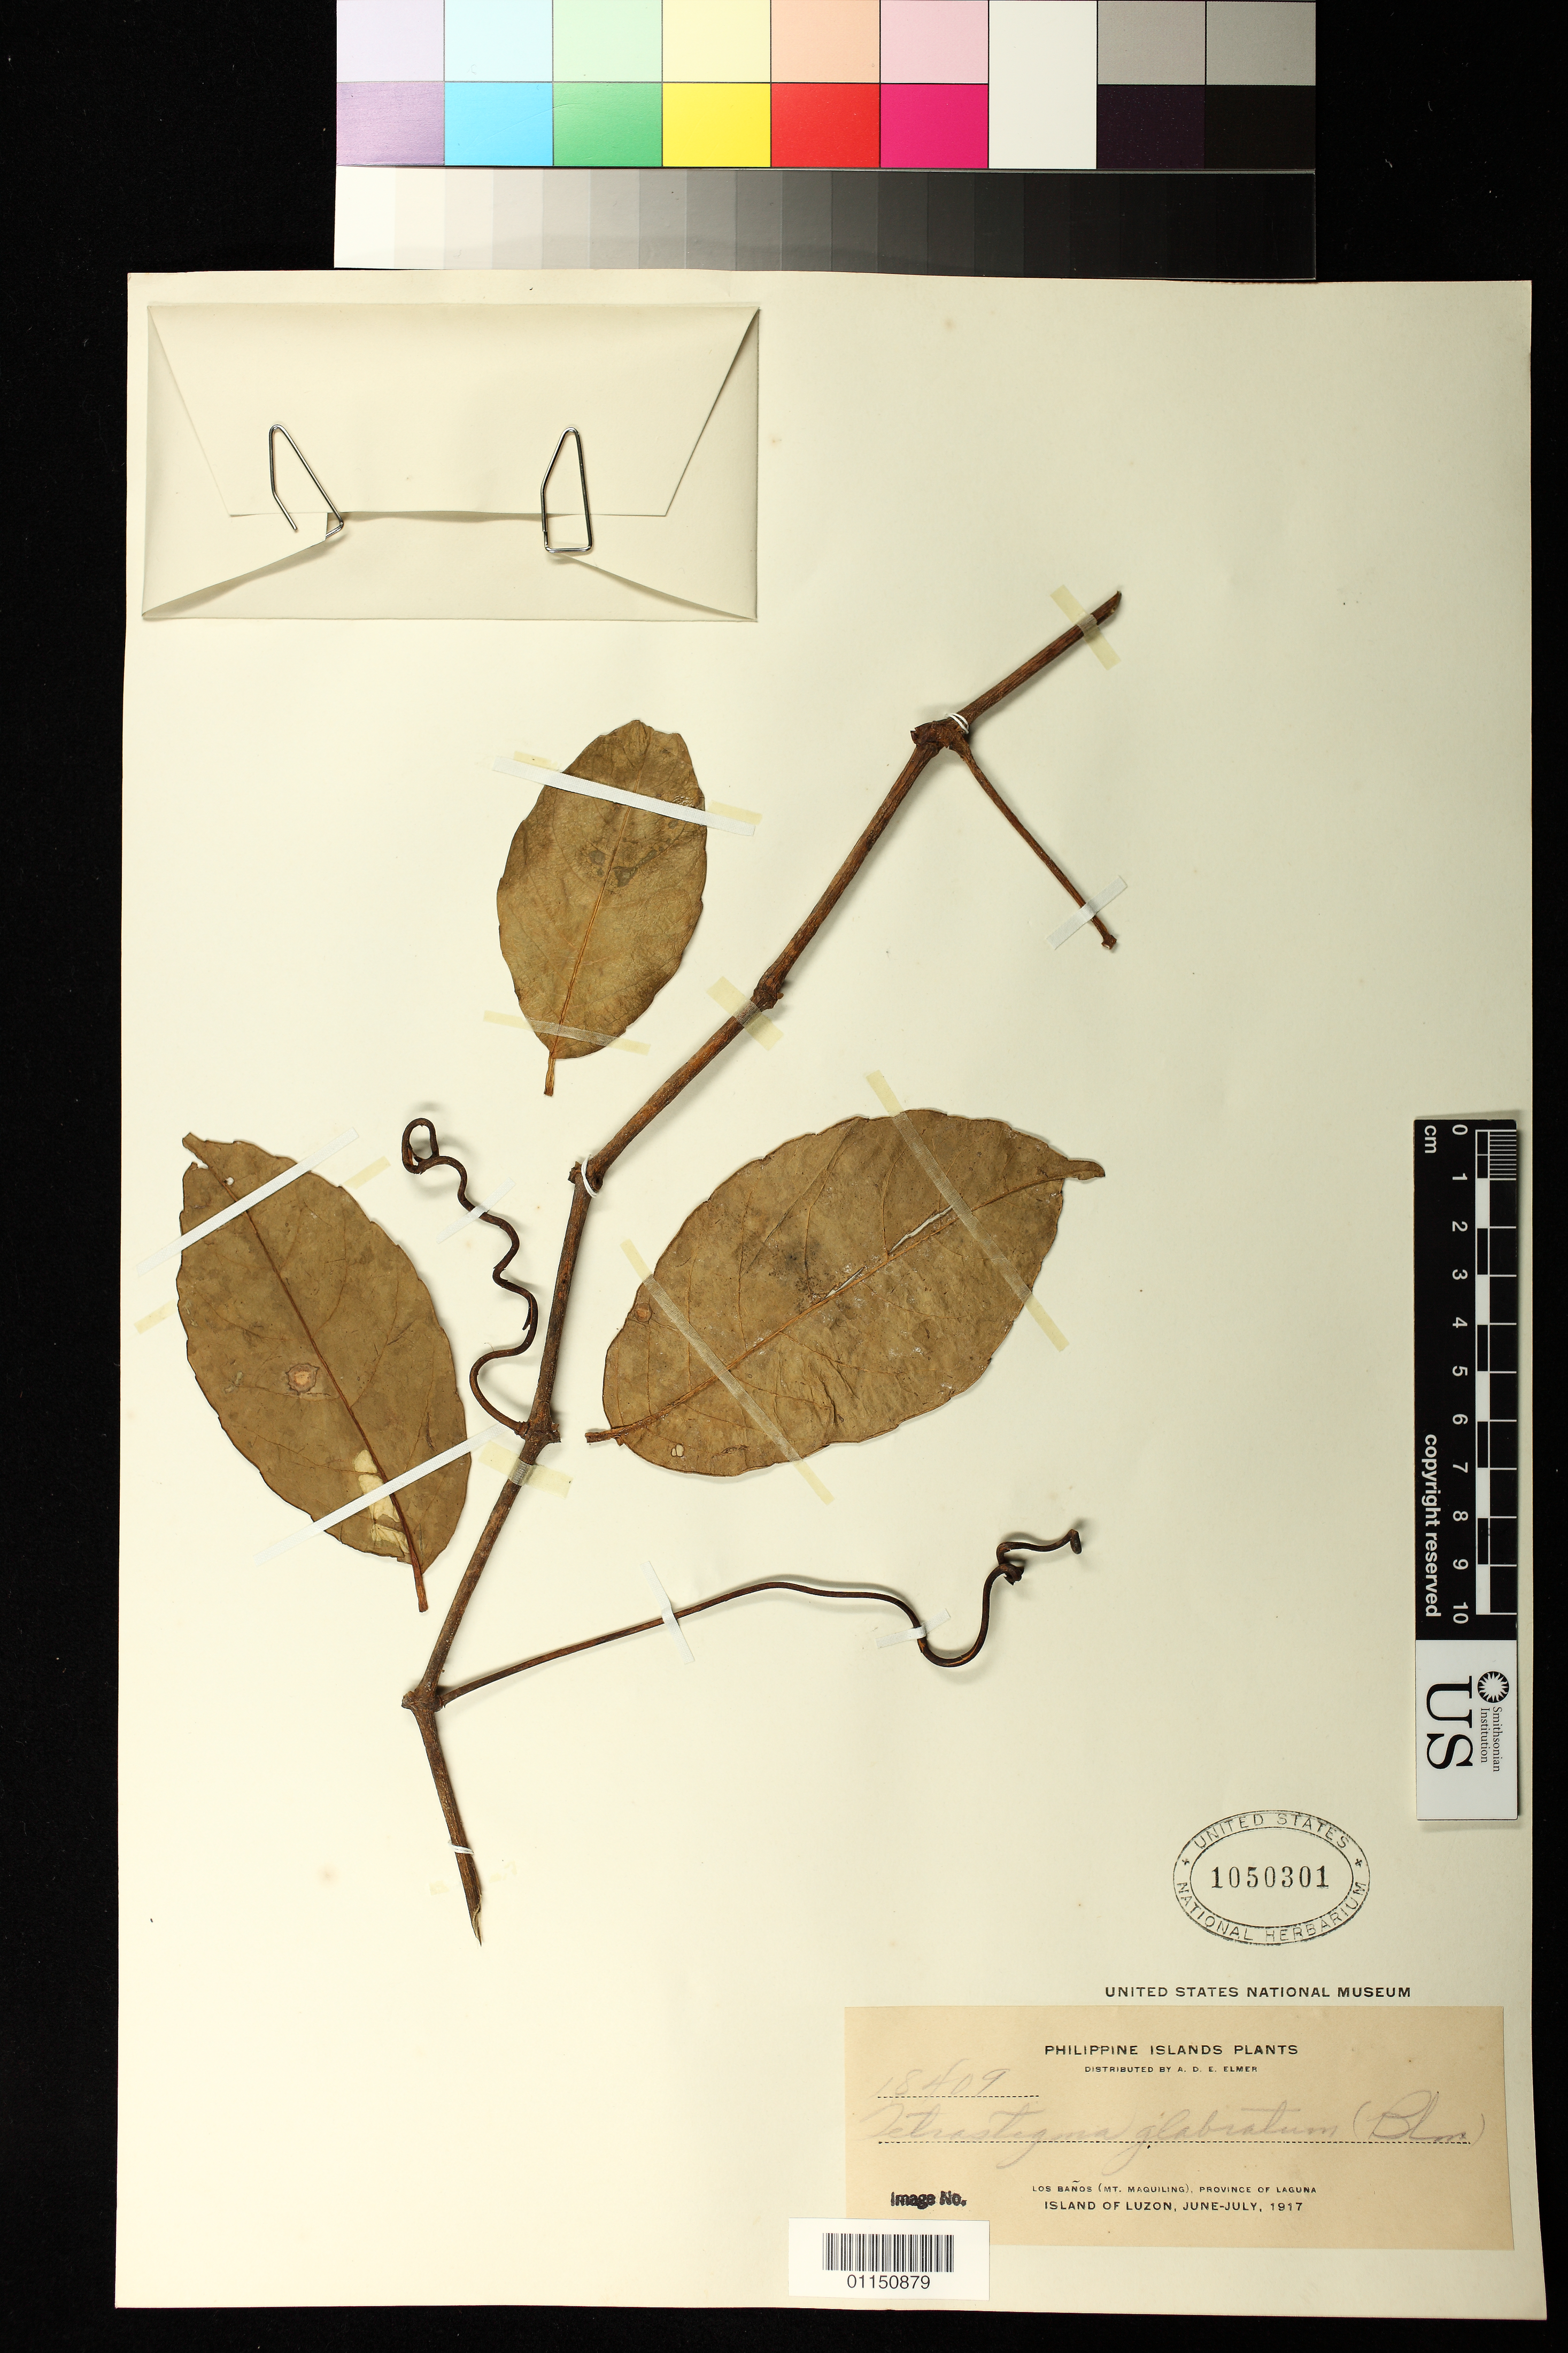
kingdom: Plantae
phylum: Tracheophyta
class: Magnoliopsida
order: Vitales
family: Vitaceae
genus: Tetrastigma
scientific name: Tetrastigma glabratum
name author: Planch.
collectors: A. D. E. Elmer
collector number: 18409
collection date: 1917-06/1917-07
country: Philippines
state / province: Calabarzon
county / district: Laguna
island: Luzon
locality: Los Banos (Mt Maquiling).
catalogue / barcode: US 1050301